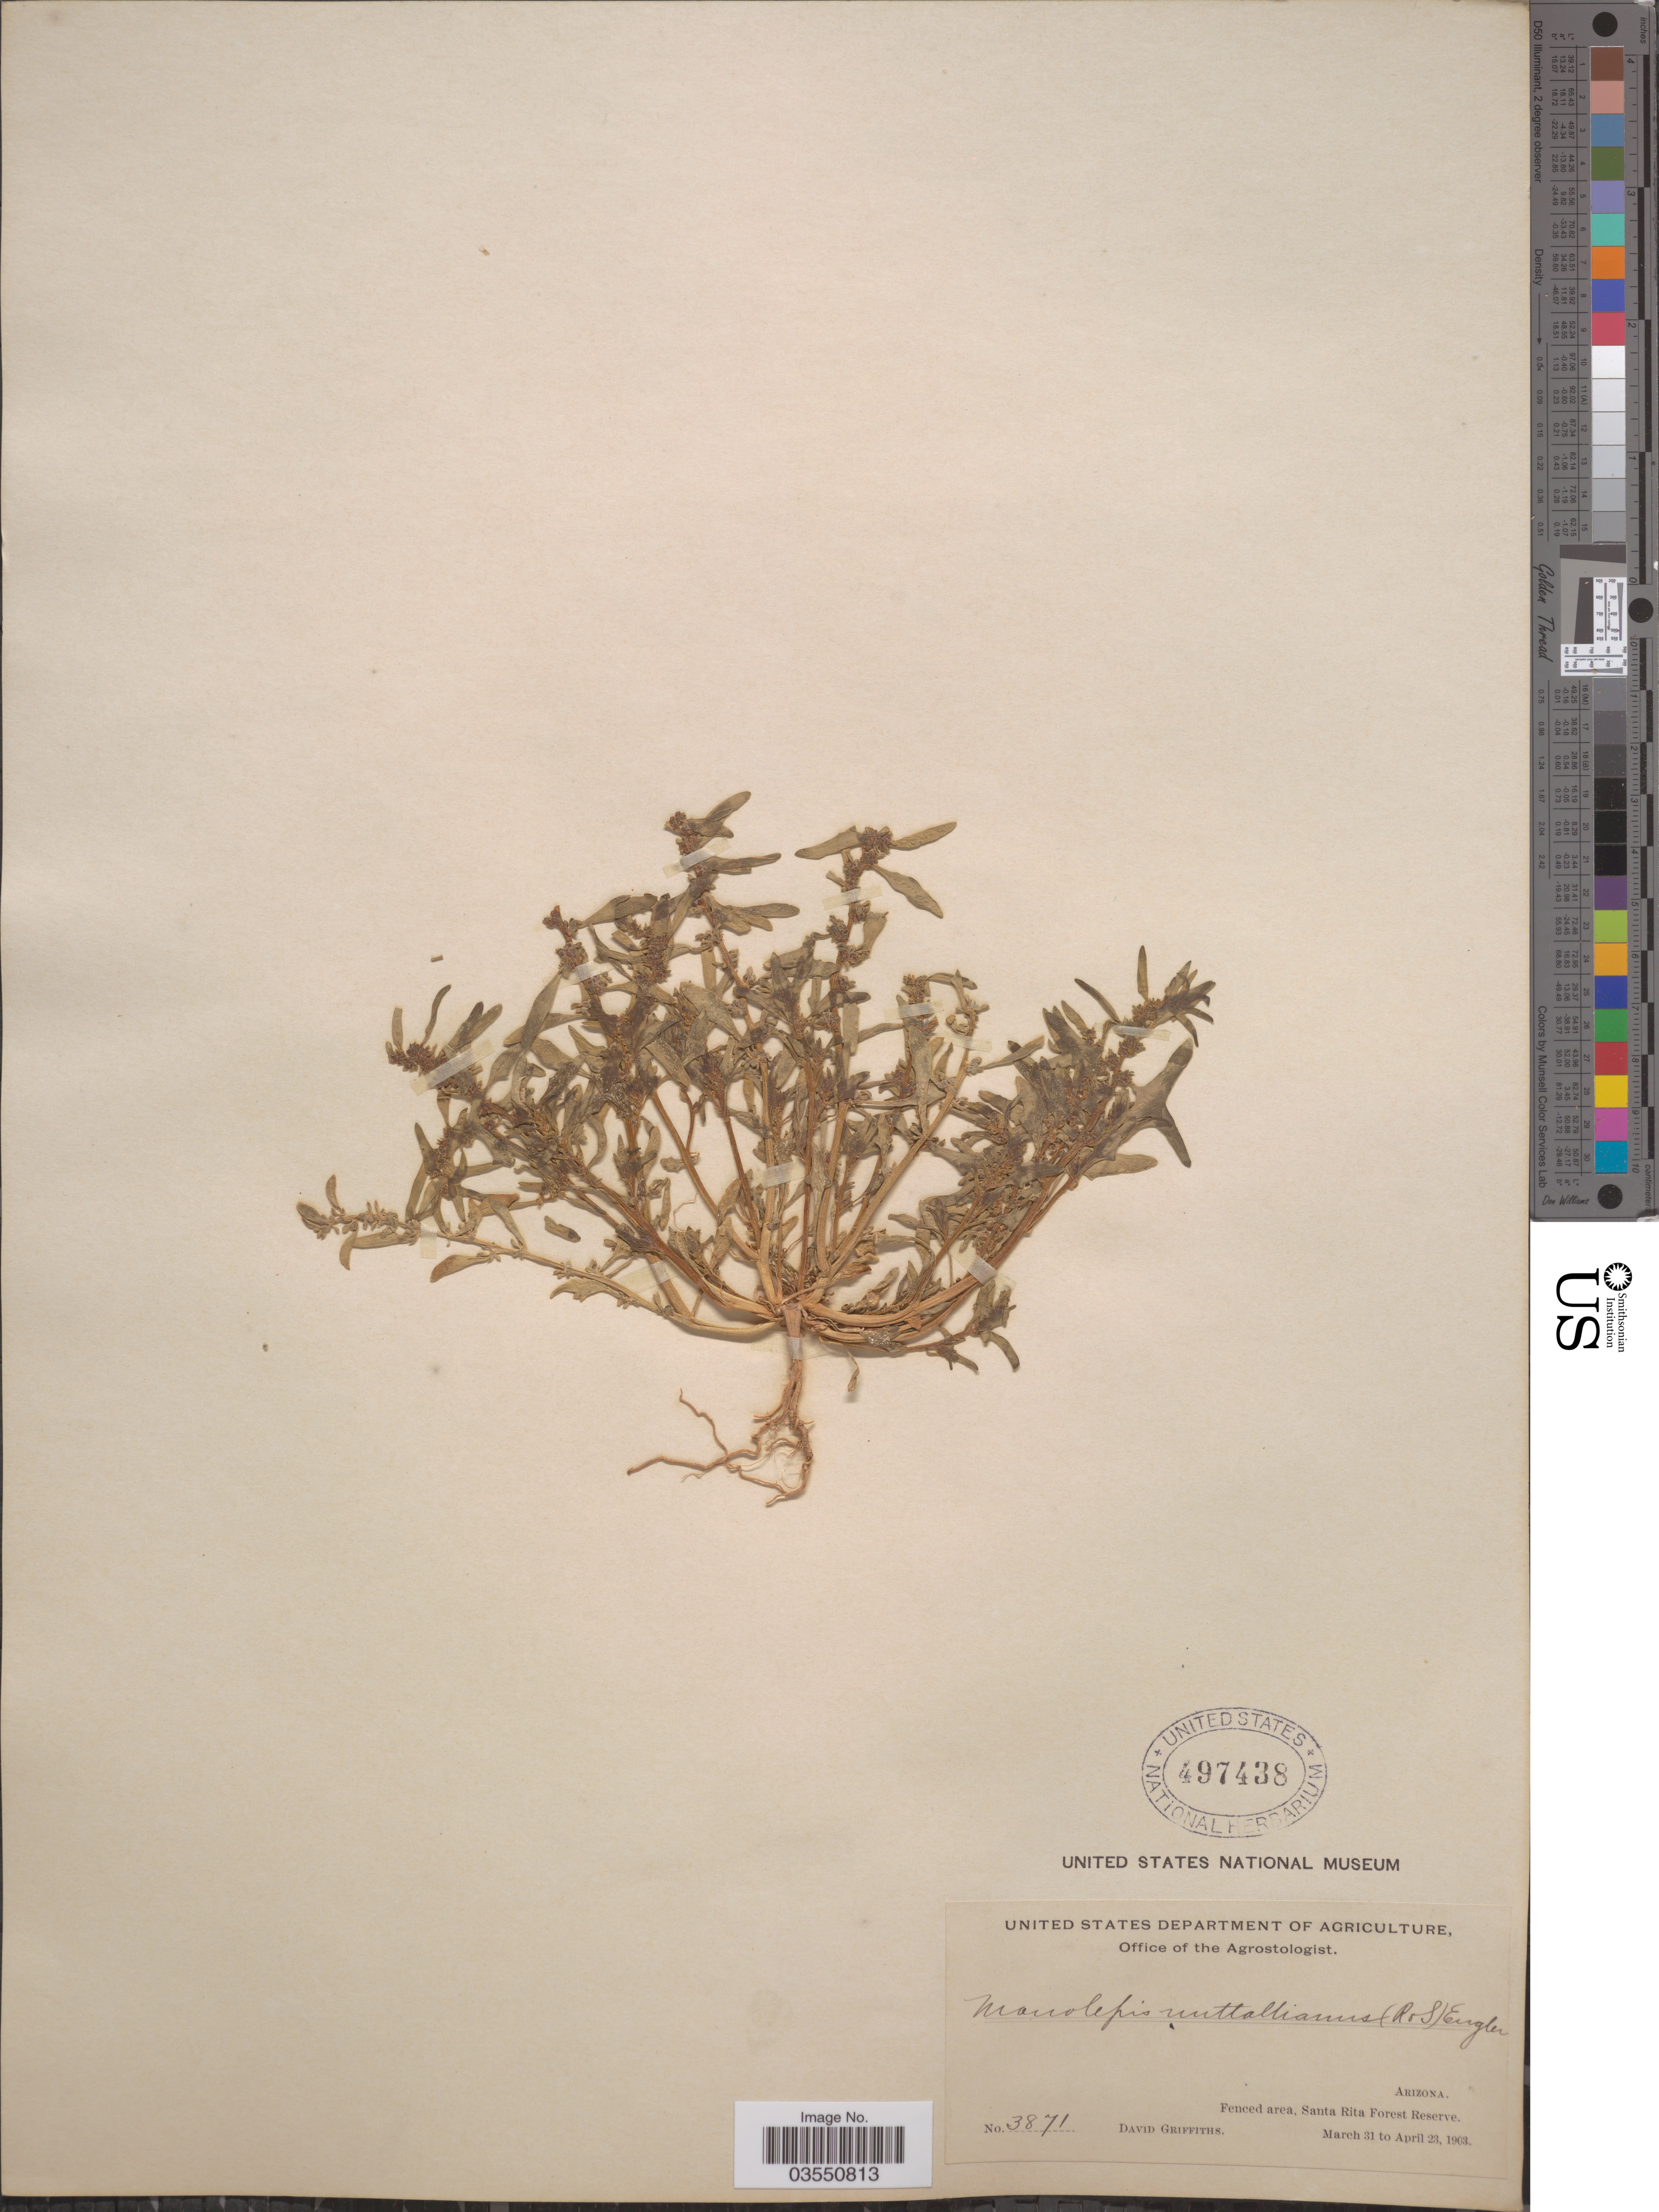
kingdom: Plantae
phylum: Tracheophyta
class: Magnoliopsida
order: Caryophyllales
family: Amaranthaceae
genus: Blitum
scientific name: Blitum nuttallianum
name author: Schult.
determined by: U.S. National Herbarium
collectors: D. Griffiths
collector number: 3871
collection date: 1903-03-31/1903-04-23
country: United States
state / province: Arizona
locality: Fenced area, Santa Rita Forest Reserve.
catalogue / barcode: US 497438